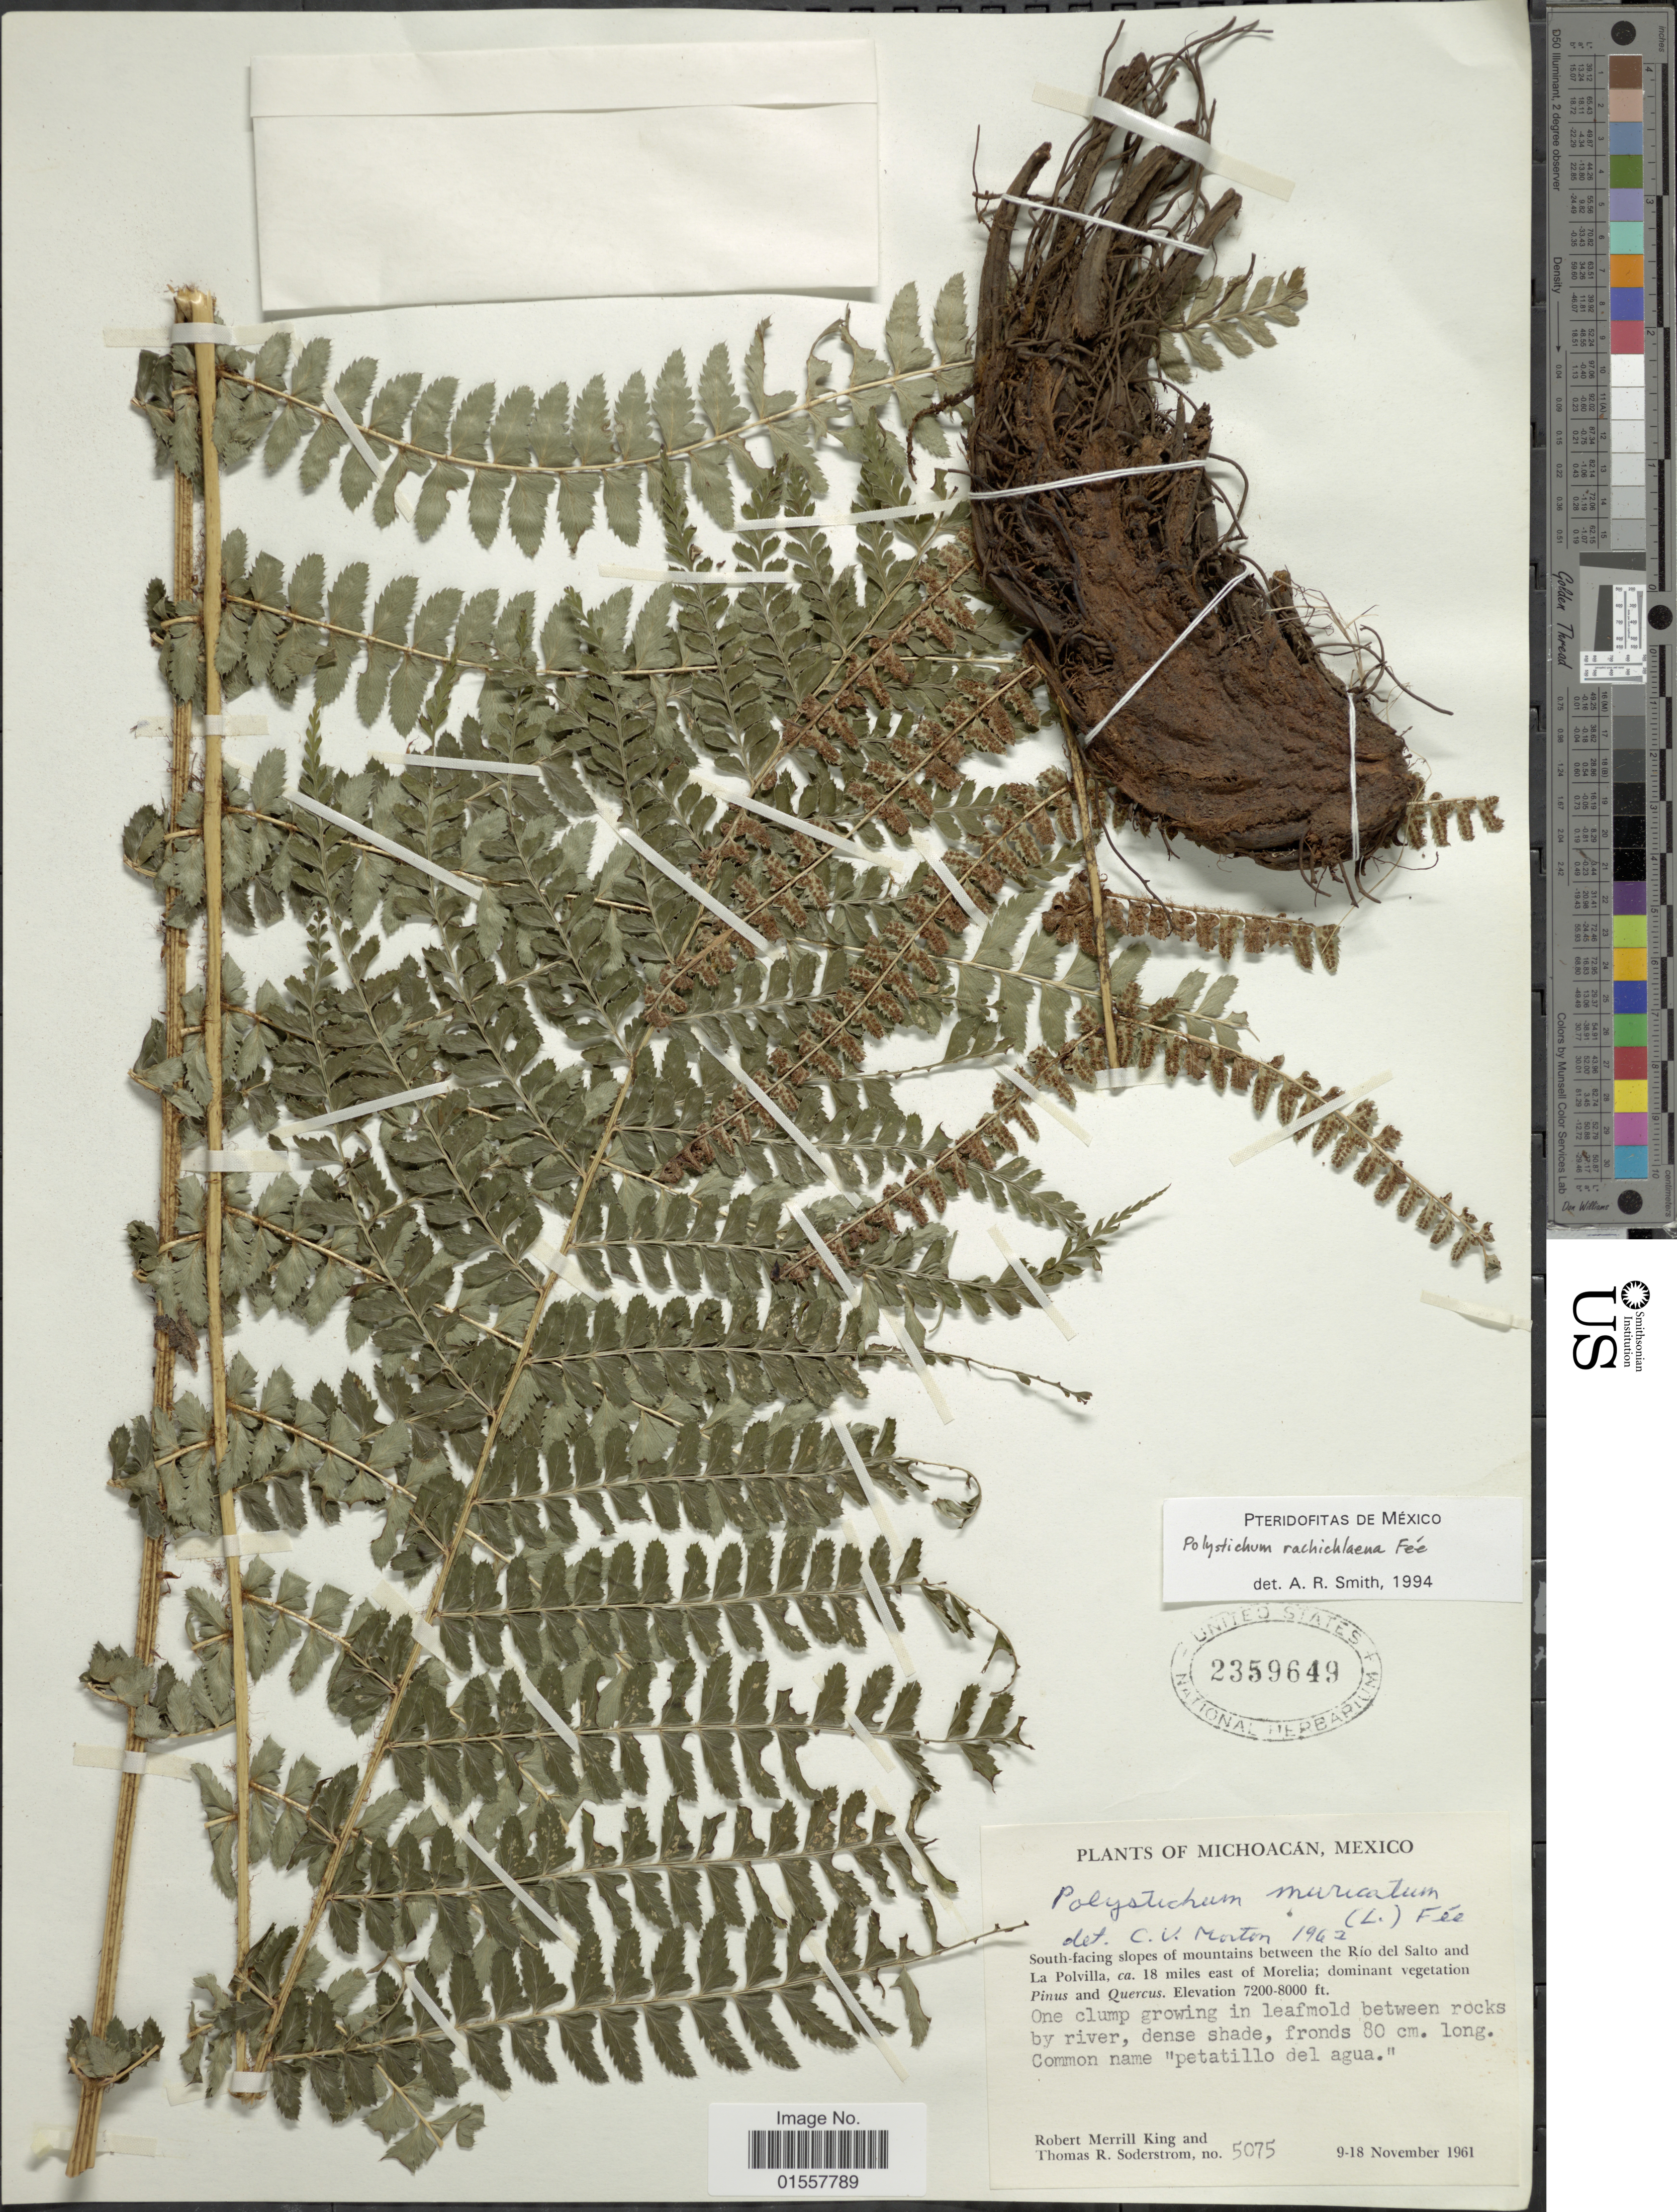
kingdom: Plantae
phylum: Tracheophyta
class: Polypodiopsida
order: Polypodiales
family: Dryopteridaceae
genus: Polystichum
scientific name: Polystichum rachichlaena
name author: Fée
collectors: R. M. King & T. R. Soderstrom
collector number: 5075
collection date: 1961-11-09/1961-11-18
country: Mexico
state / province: Michoacán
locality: South-facing slopes of mountains between the Rio del Salto and La Polvilla, ca. 18 miles east of Morelia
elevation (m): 2195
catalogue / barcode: US 2359649